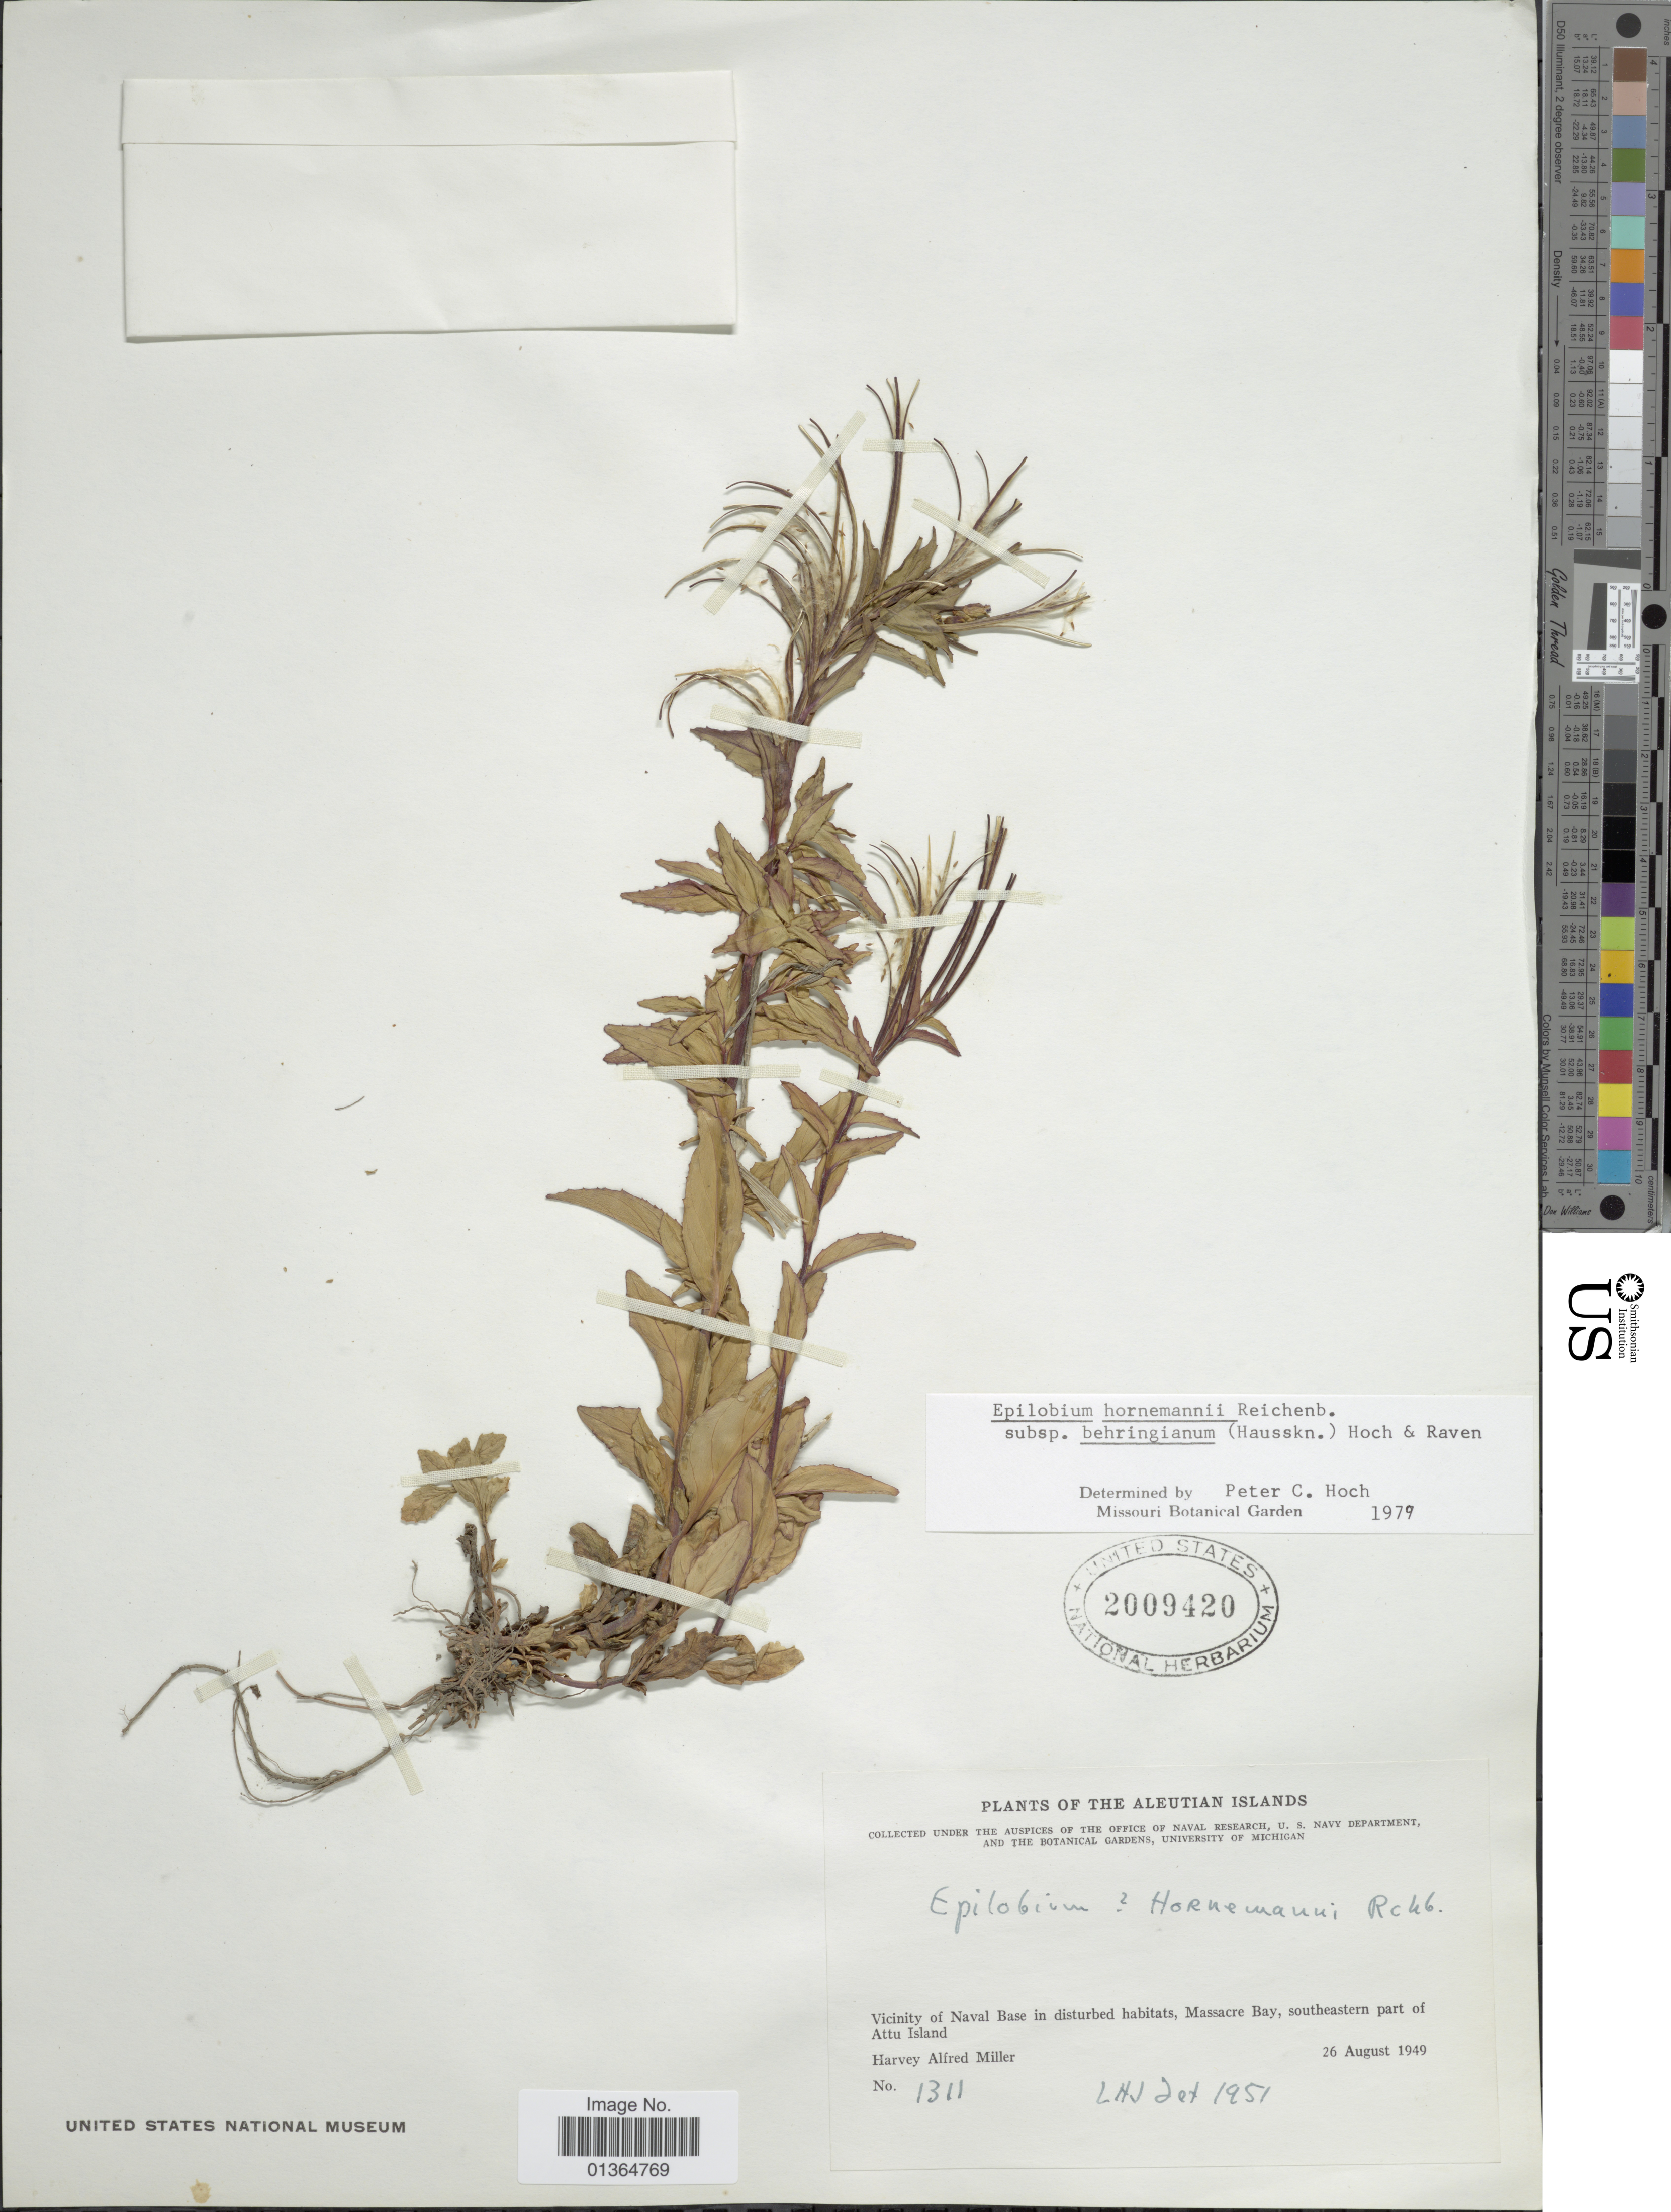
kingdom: Plantae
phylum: Tracheophyta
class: Magnoliopsida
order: Myrtales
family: Onagraceae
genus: Epilobium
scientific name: Epilobium hornemannii subsp. behringianum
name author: (Hausskn.) Hoch & P.H. Raven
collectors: H. A. Miller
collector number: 1311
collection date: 1949-08-26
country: United States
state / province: Alaska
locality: Aleutian Islands. Vicinity of Naval Base in disturbed habitats, Massacre Bay, southeastern part of Attu Island.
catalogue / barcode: US 2009420